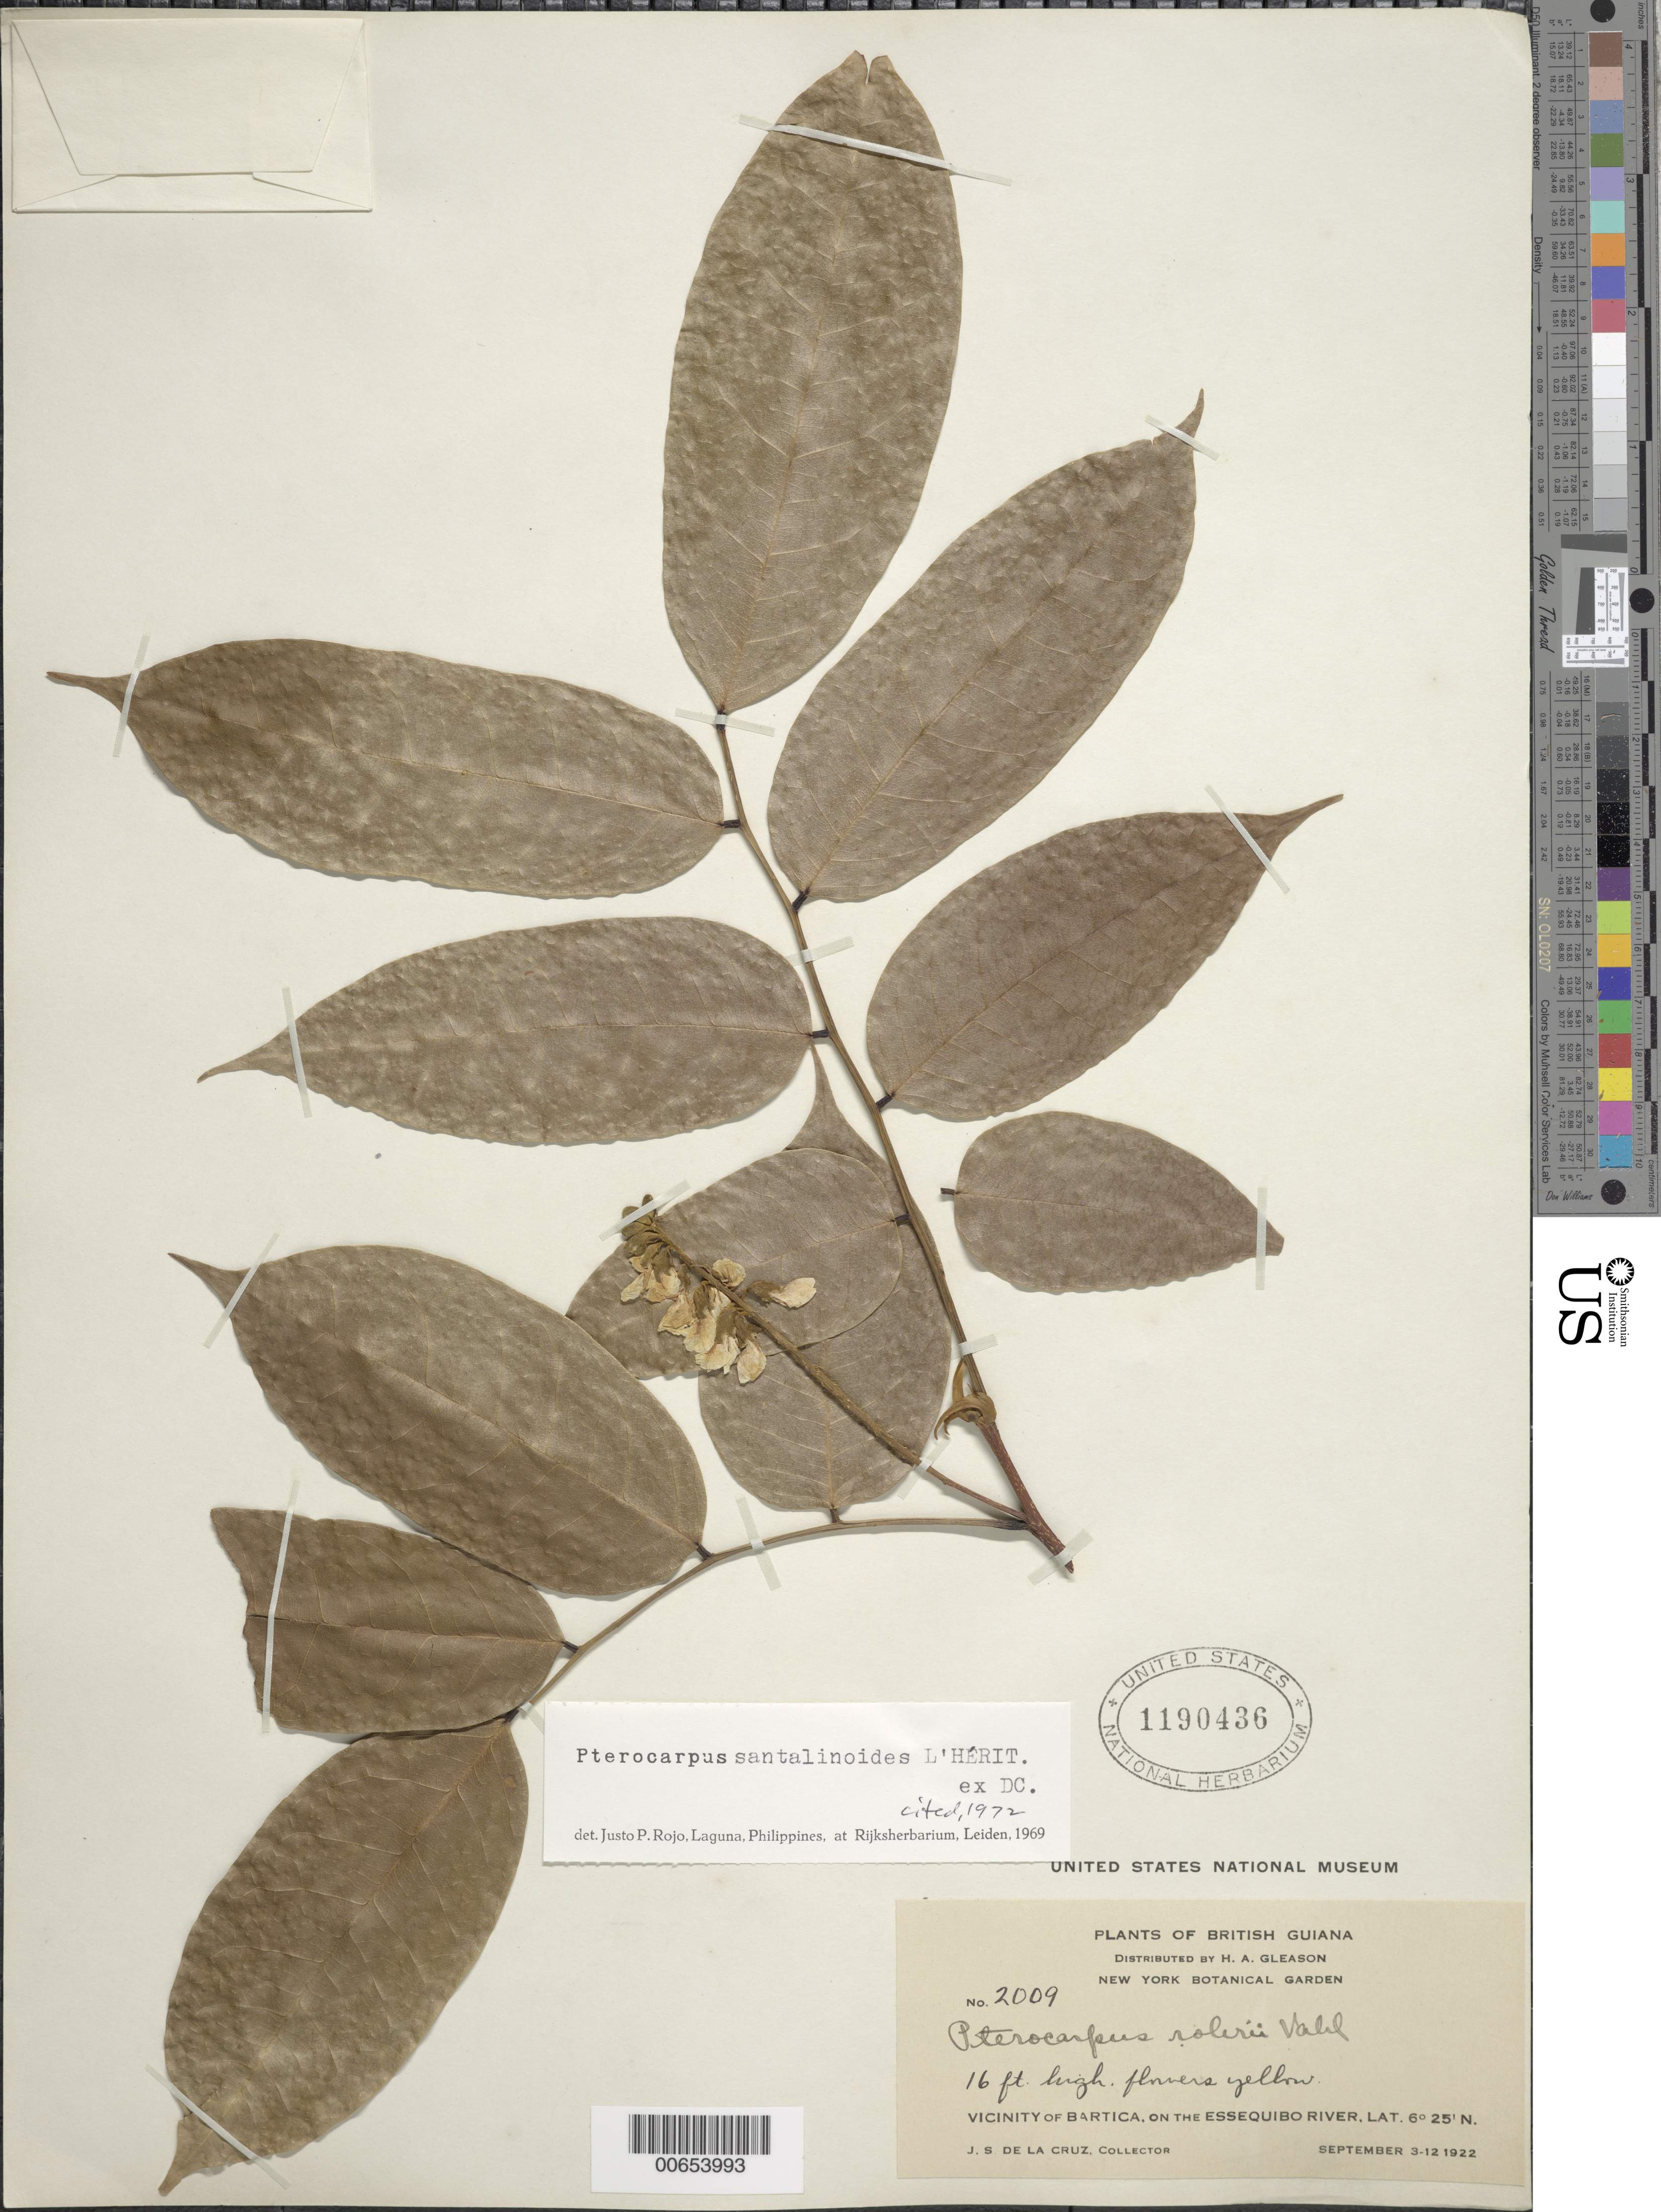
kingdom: Plantae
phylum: Tracheophyta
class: Magnoliopsida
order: Fabales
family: Fabaceae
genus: Pterocarpus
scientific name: Pterocarpus santalinoides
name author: L'Hér. ex DC.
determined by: Rojo, Justo P., (L), Nationaal Herbarium Nederland, Leiden University branch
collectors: J. S. de la Cruz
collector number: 2009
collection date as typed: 3-Sep-22 to 12-Sep-22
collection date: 1922-09-03/1922-09-12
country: Guyana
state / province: Cuyuni-Mazaruni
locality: Bartica, vic., on the Essequibo River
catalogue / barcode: US 1190436